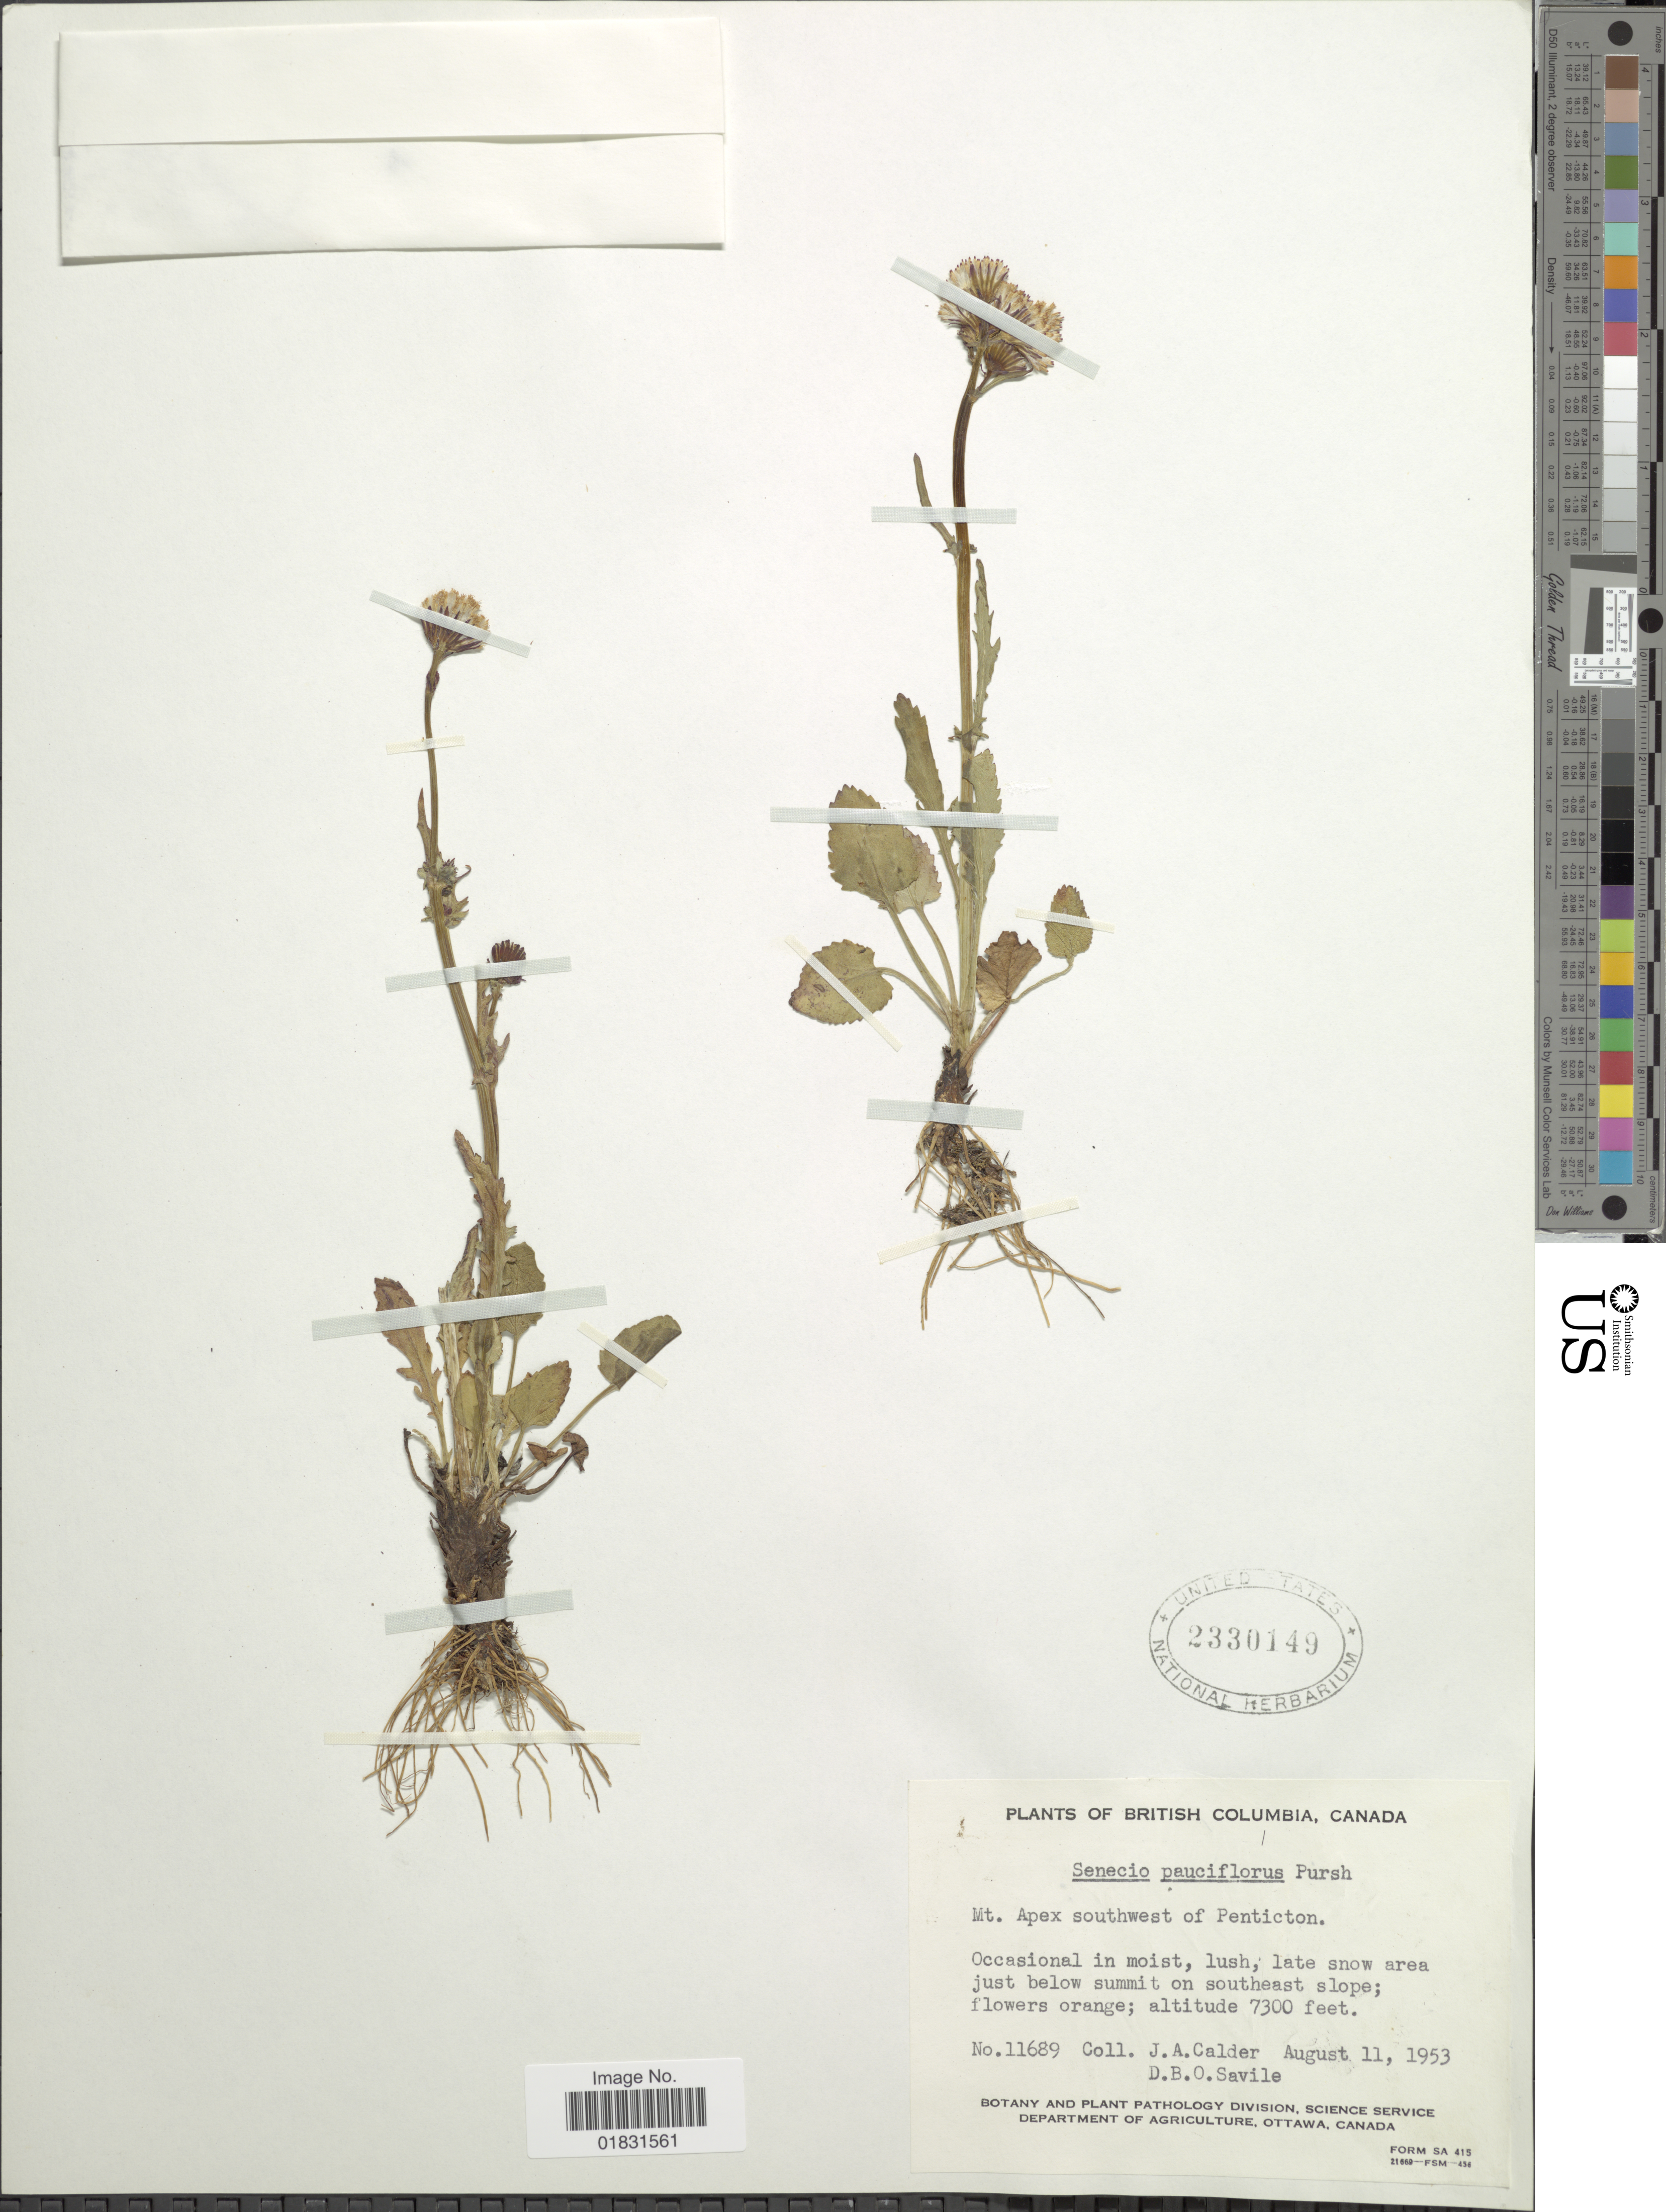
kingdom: Plantae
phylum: Tracheophyta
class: Magnoliopsida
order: Asterales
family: Asteraceae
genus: Packera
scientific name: Packera pauciflora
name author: (Pursh) W.A. Weber & Á. Löve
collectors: J. A. Calder & D. Savile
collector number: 11689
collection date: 1953-08-11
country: Canada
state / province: British Columbia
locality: Mt Apex southwest of Penticton, Occasional in moist, lush, late snow area just below summit on southeast slope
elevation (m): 2225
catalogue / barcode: US 2330149